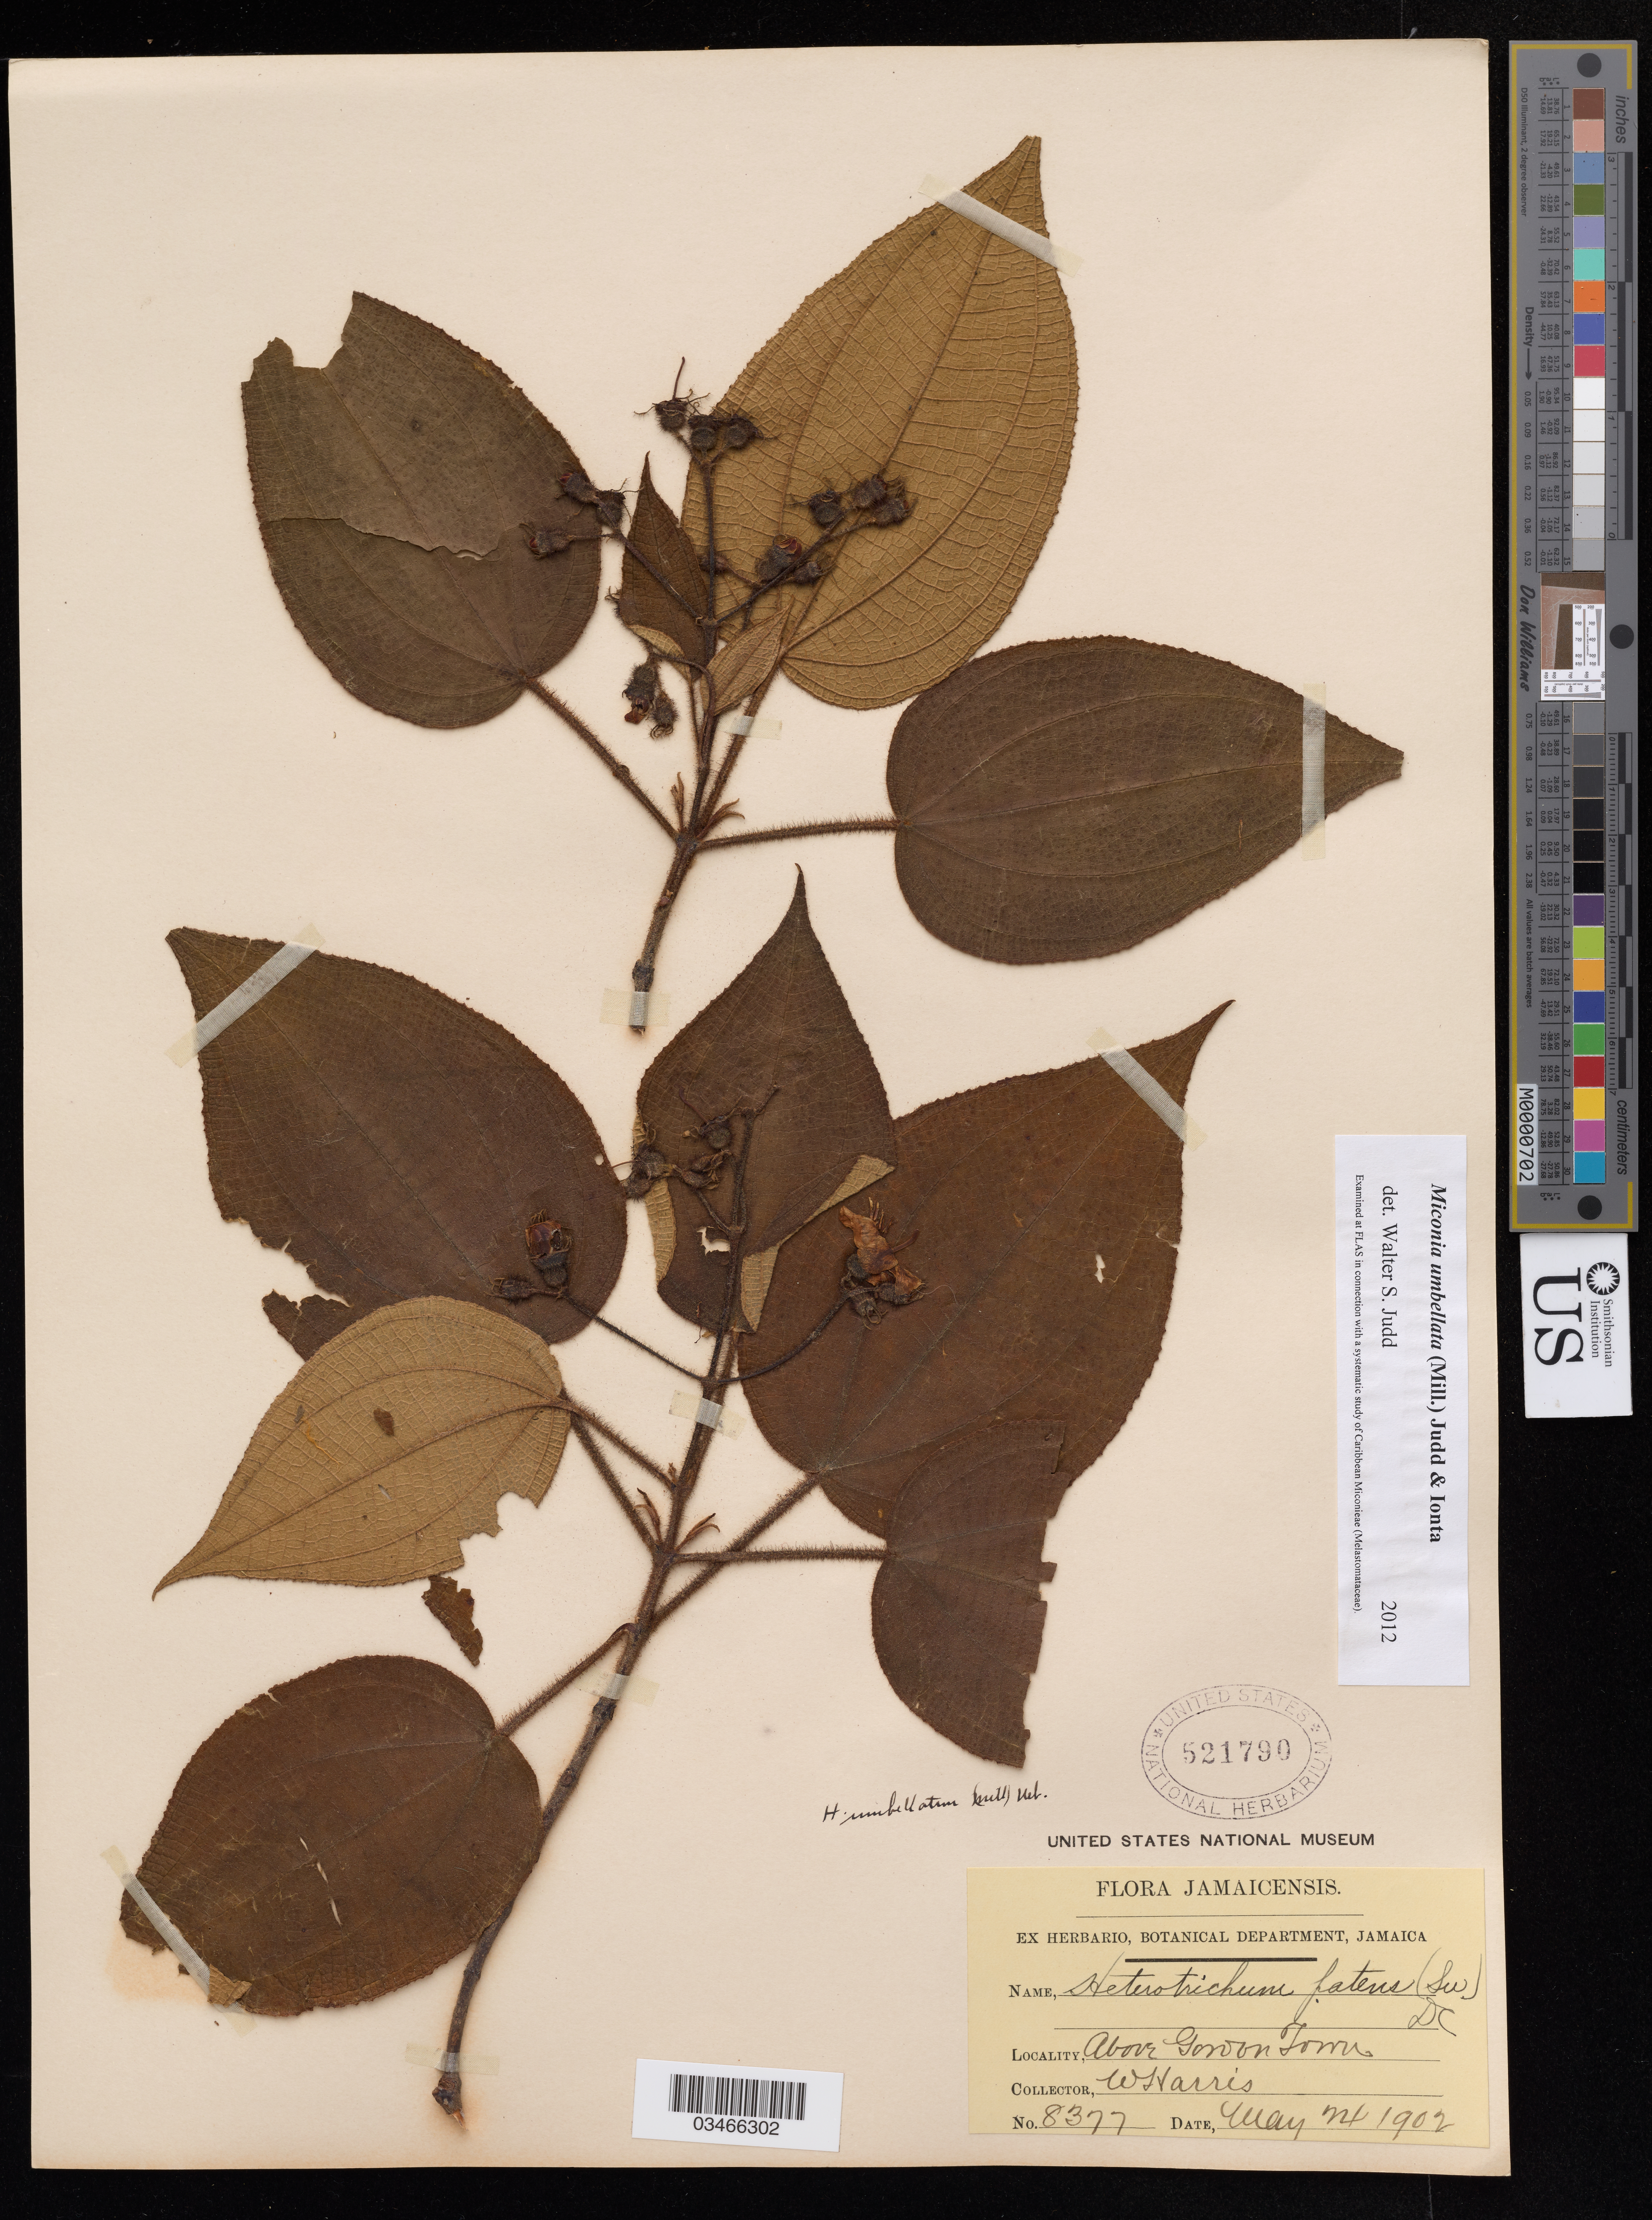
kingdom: Plantae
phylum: Tracheophyta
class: Magnoliopsida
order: Myrtales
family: Melastomataceae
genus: Miconia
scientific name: Miconia umbellata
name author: (Mill.) Judd & Ionta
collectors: W. Harris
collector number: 8377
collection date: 1902-05-24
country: Jamaica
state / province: Saint Andrew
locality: Above Gordon Town.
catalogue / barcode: US 521790